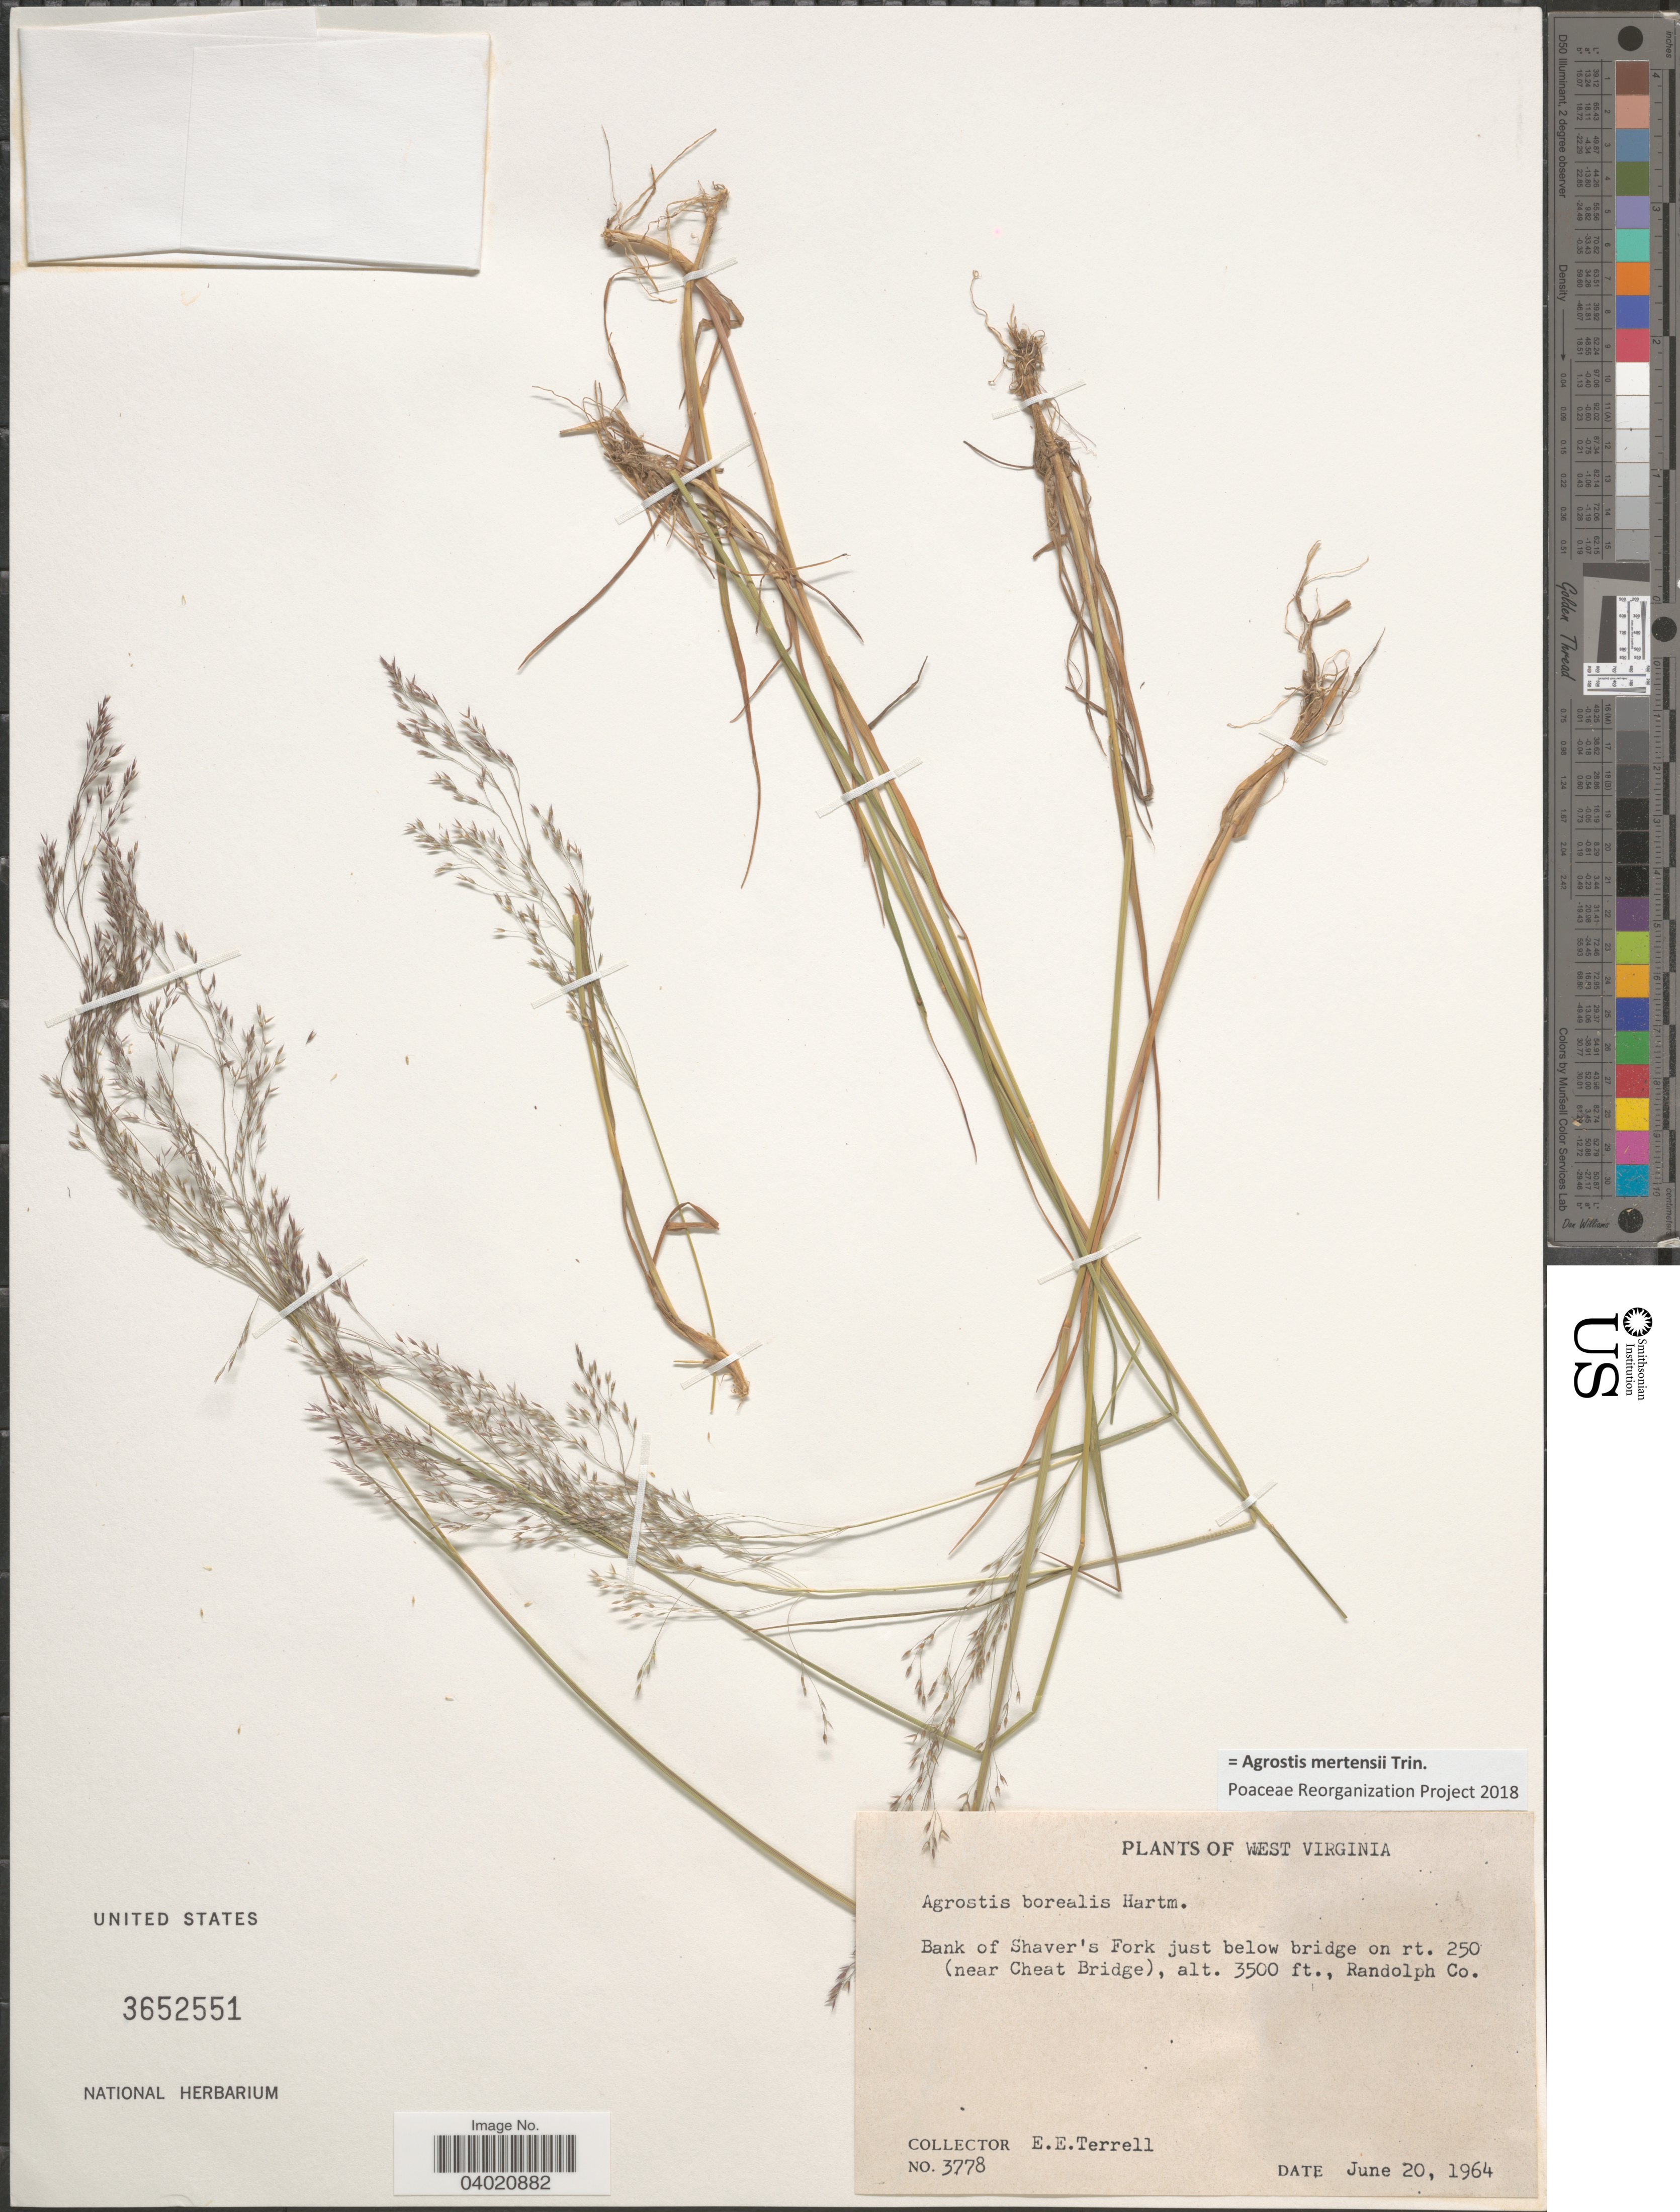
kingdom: Plantae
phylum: Tracheophyta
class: Liliopsida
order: Poales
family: Poaceae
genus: Agrostis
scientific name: Agrostis mertensii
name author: Trin.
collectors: E. E. Terrell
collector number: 3778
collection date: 1964-06-20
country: United States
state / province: West Virginia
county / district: Randolph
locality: Bank of Shaver's Fork just below bridge on rt. 250 (near Cheat Bridge), Randolph Co.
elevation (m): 1067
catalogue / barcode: US 3652551